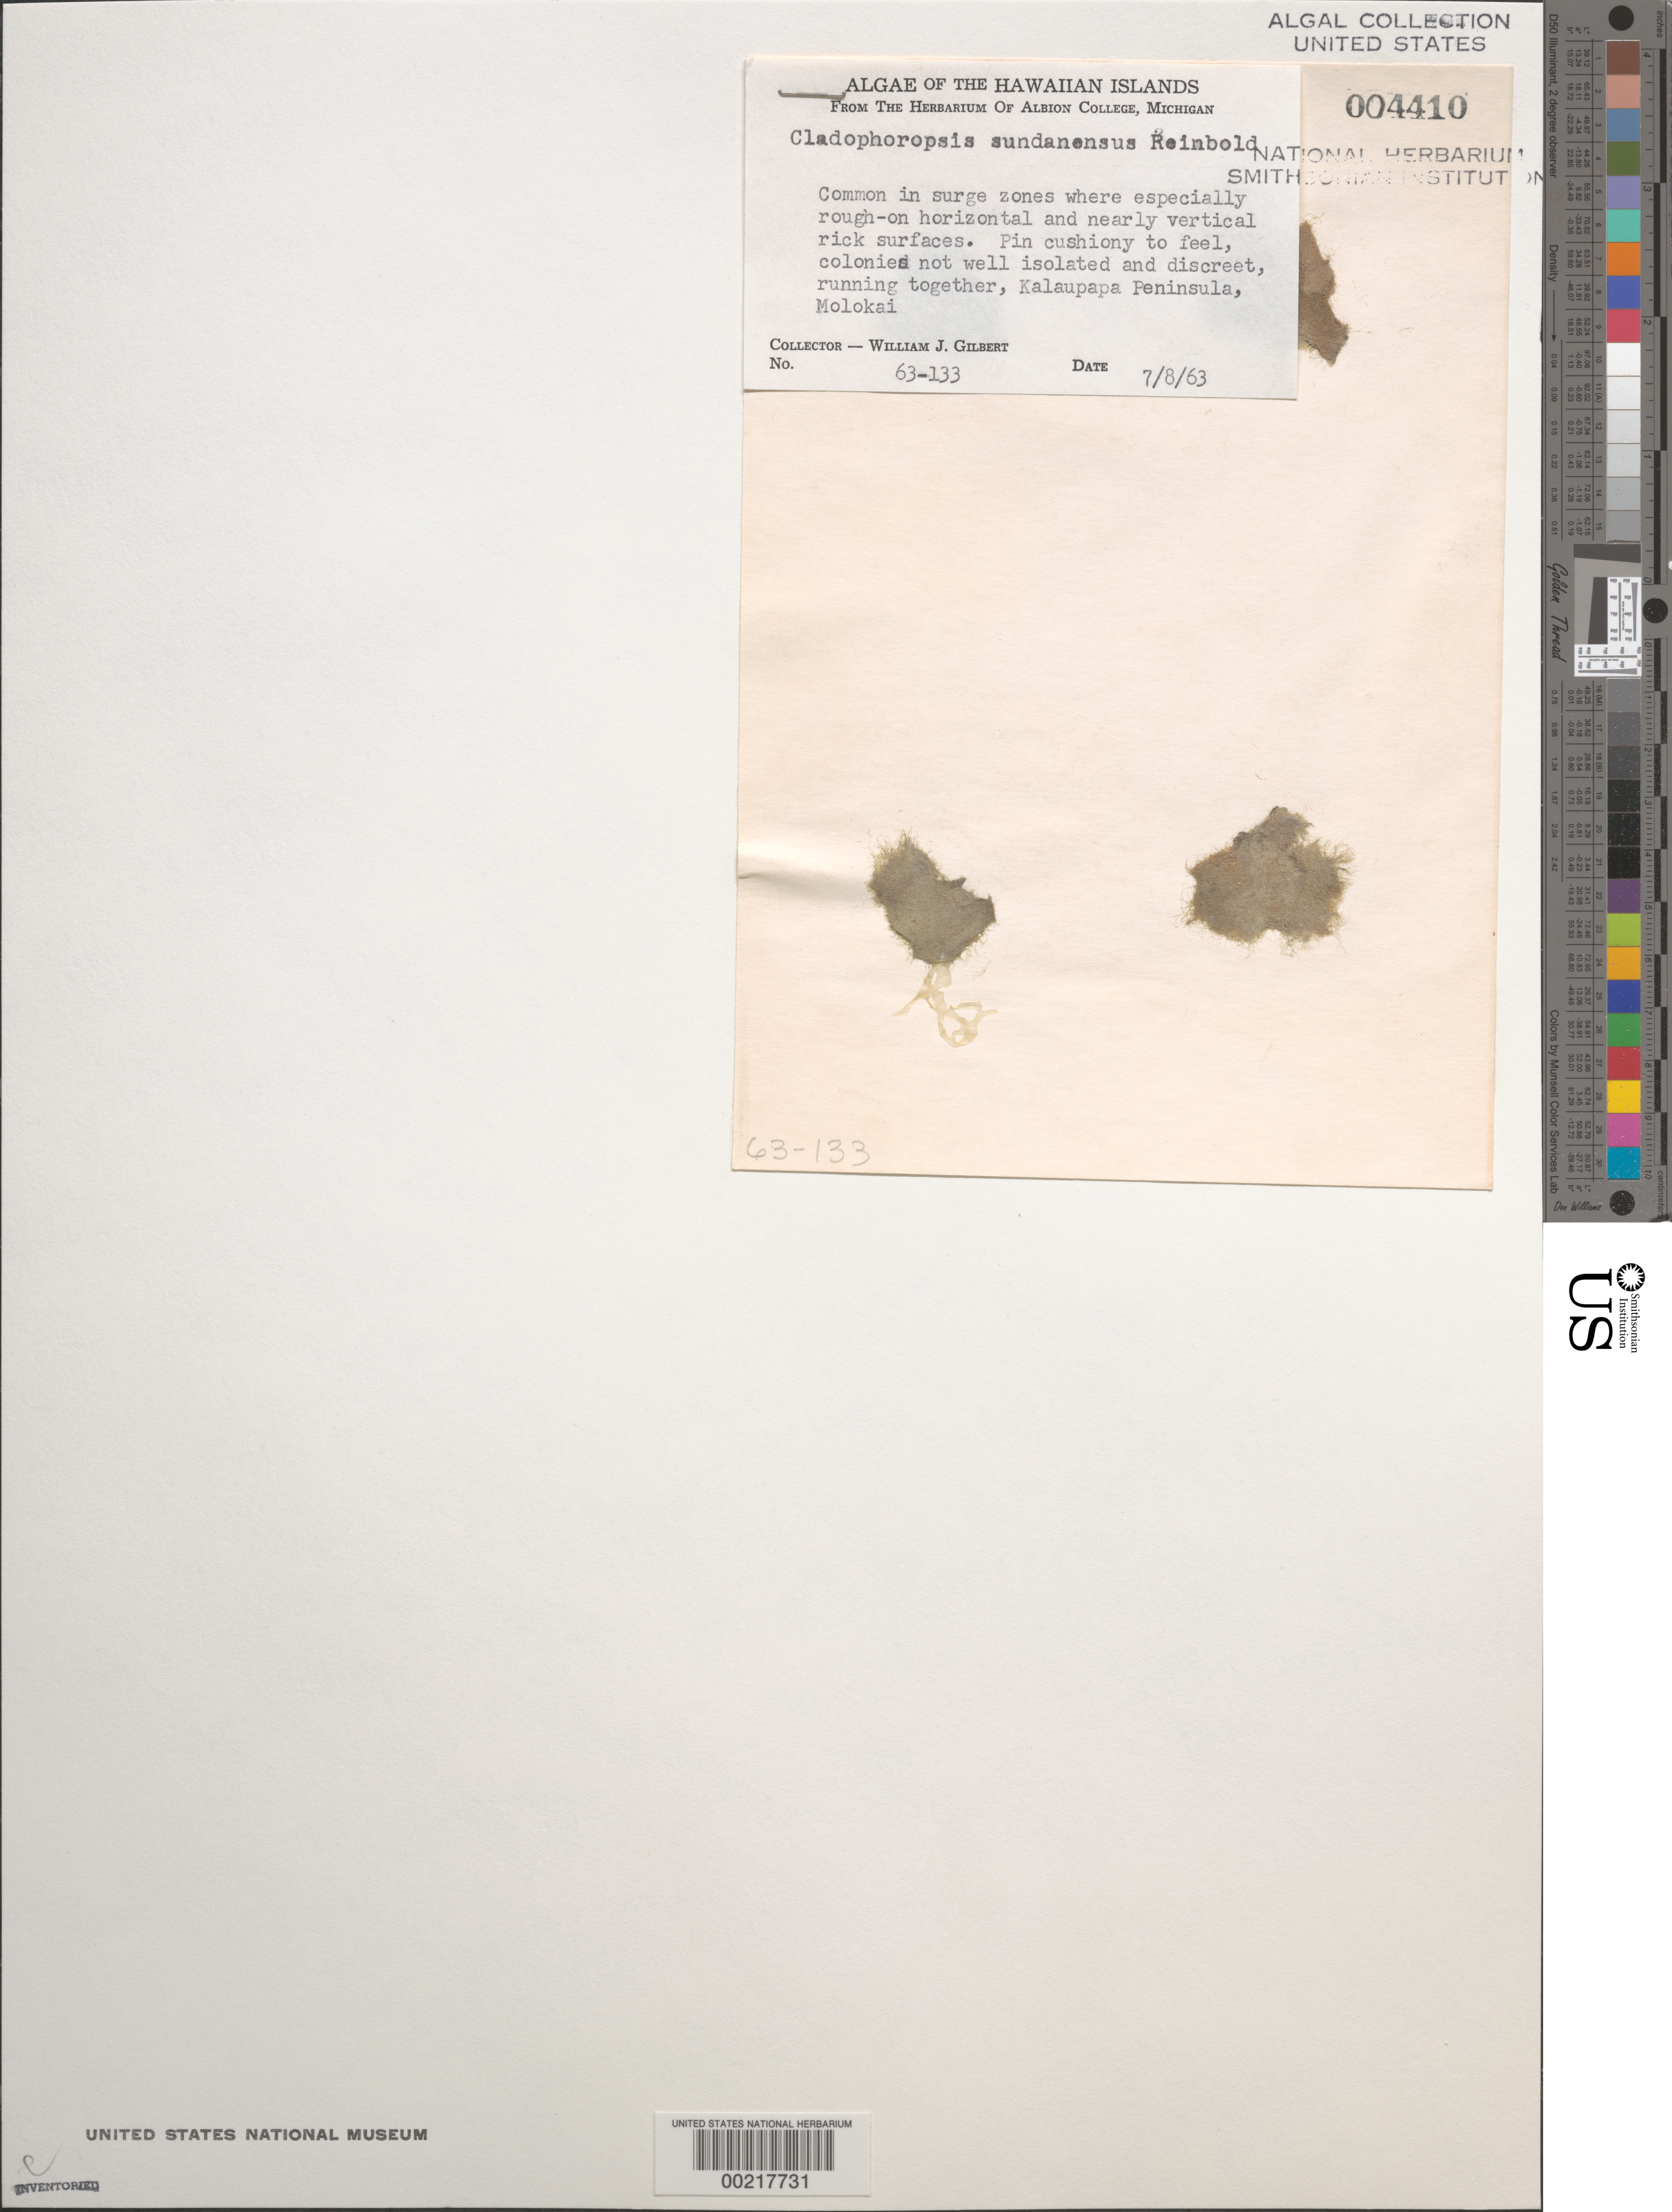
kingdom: Plantae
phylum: Chlorophyta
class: Ulvophyceae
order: Siphonocladales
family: Boodleaceae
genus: Cladophoropsis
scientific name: Cladophoropsis fasciculata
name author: (Kjellm.) N.Wille in Engl. & Prantl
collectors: W. J. Gilbert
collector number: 63-133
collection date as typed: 08 Jul 1963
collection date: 1963-07-08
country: United States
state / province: Hawaii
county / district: Maui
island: Moloka'i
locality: Kalaupapa Peninsula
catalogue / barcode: US 4410